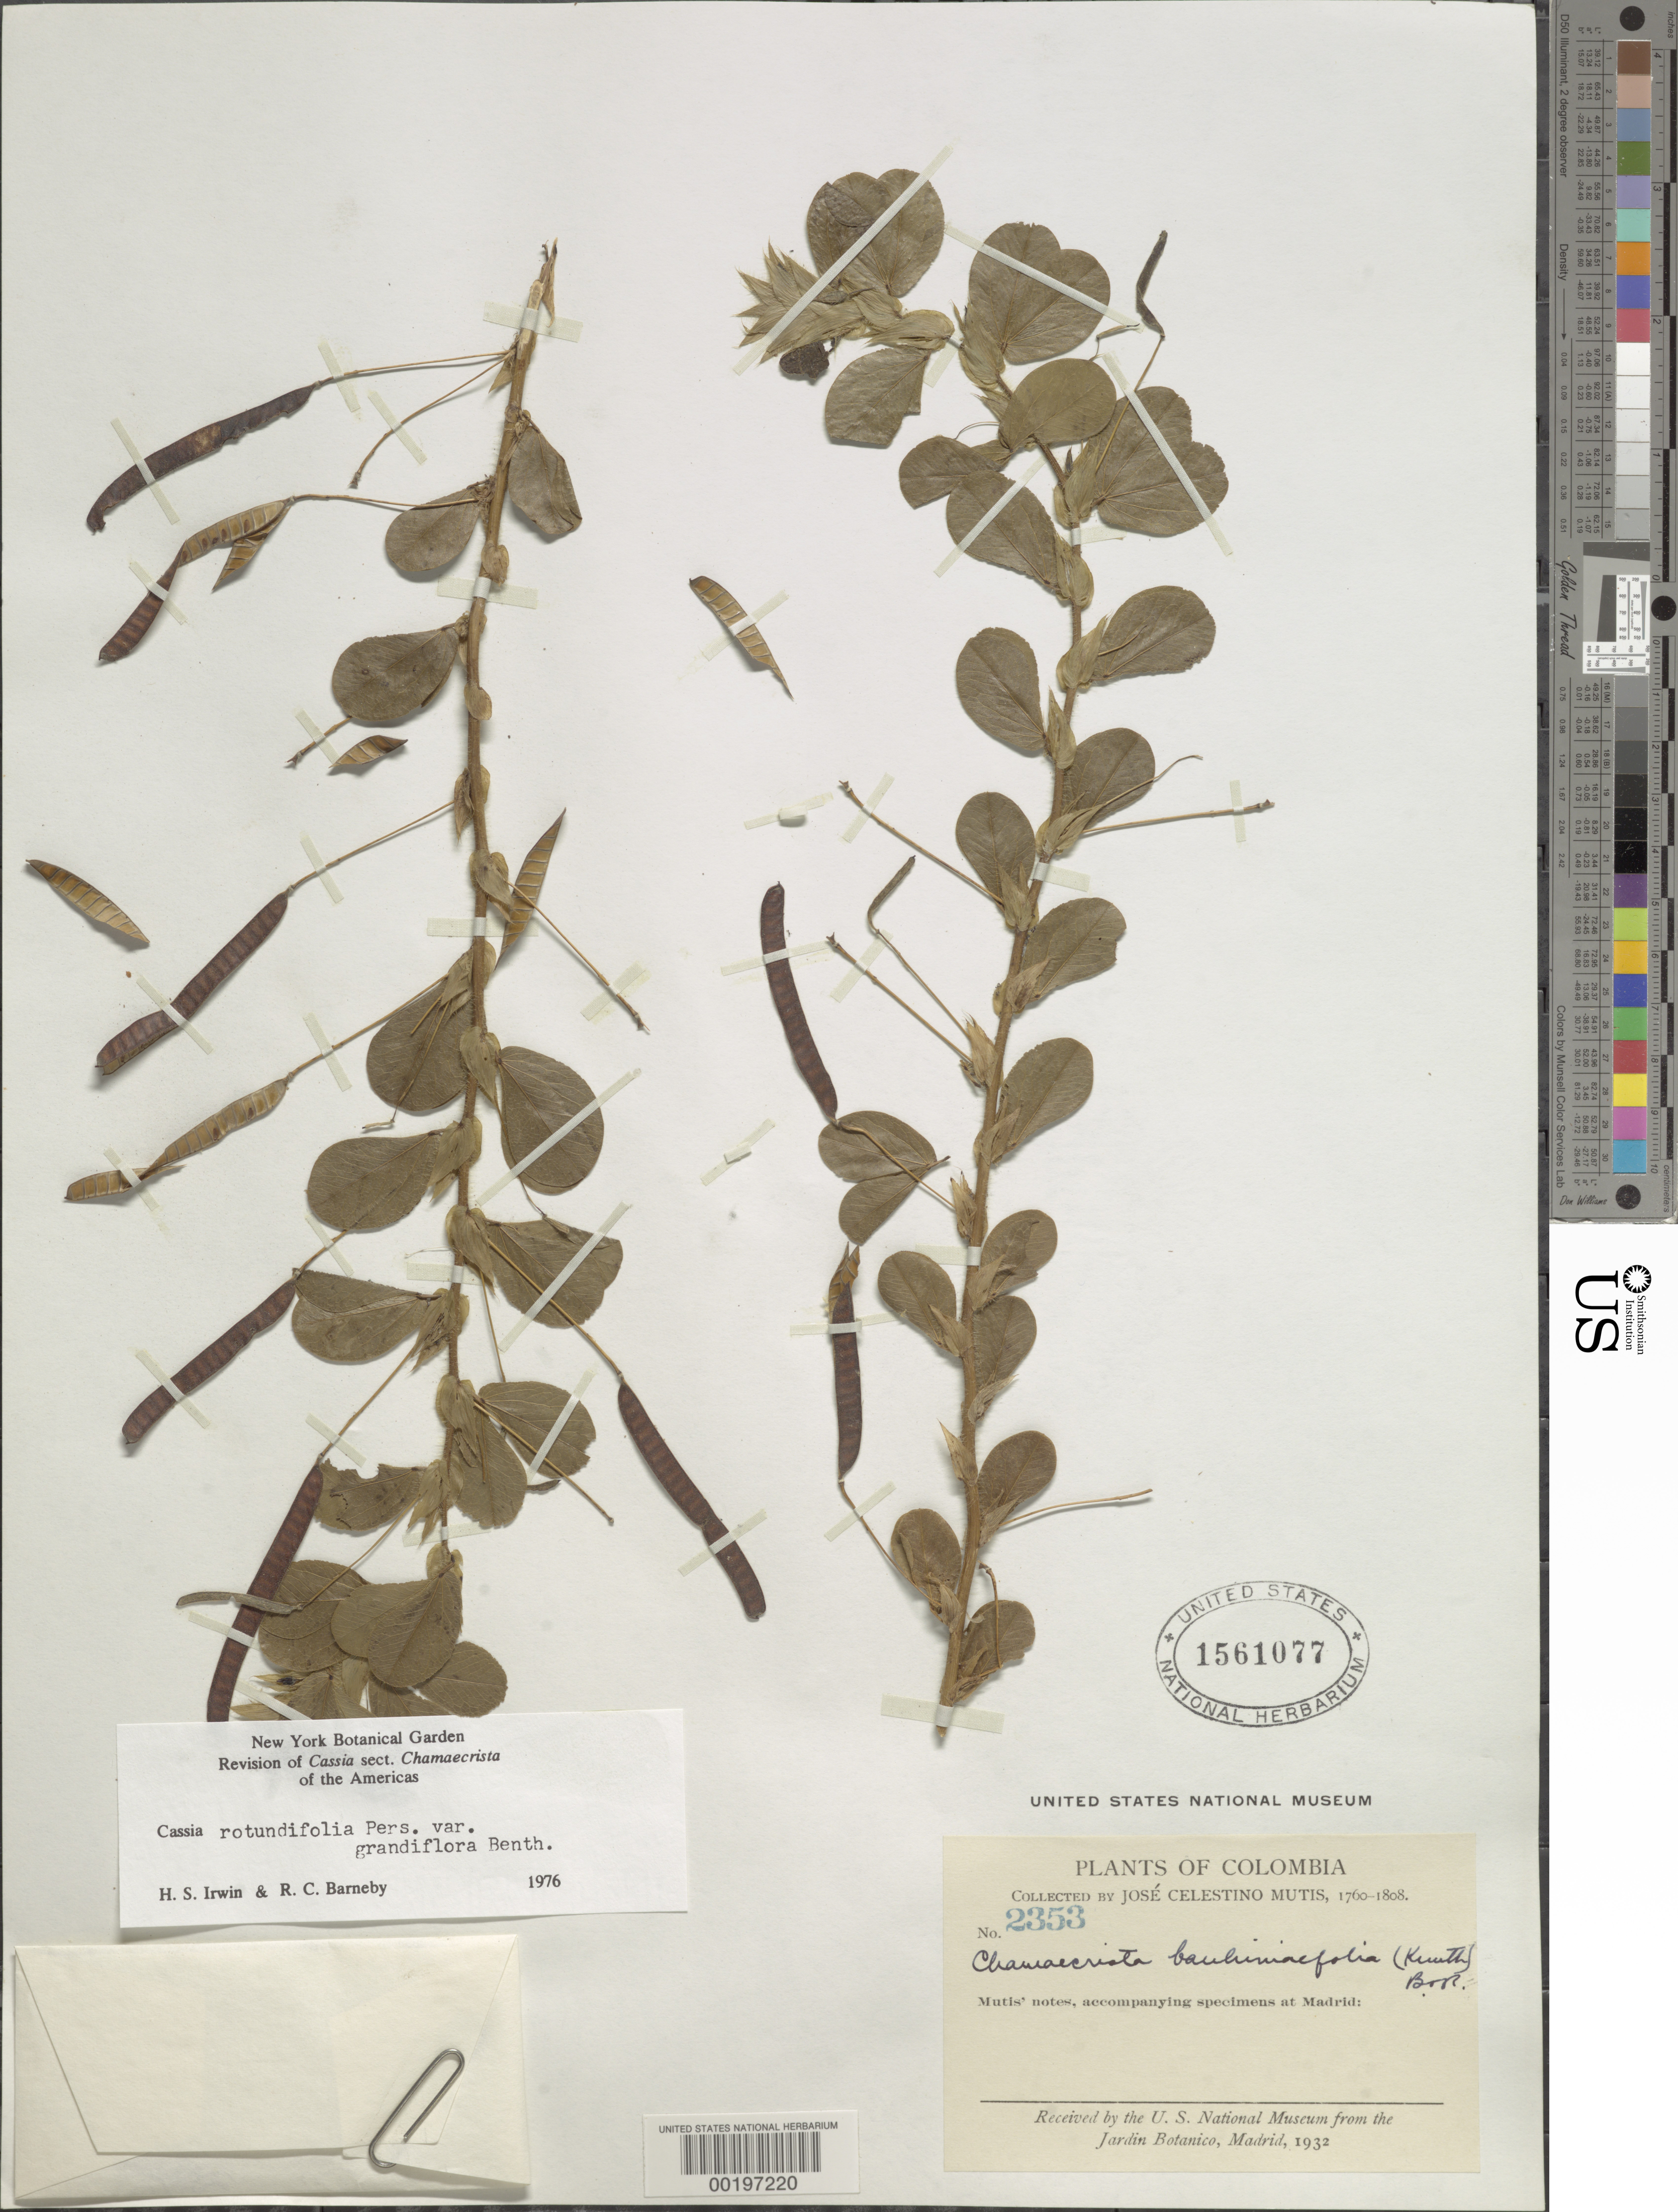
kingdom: Plantae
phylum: Tracheophyta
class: Magnoliopsida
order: Fabales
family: Fabaceae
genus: Chamaecrista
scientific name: Chamaecrista rotundifolia var. grandiflora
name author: (Benth.) H.S. Irwin & Barneby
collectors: J. C. B. Mutis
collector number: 2353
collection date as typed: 1760 to -- -- 1808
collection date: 1760/1808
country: Colombia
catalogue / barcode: US 1561077